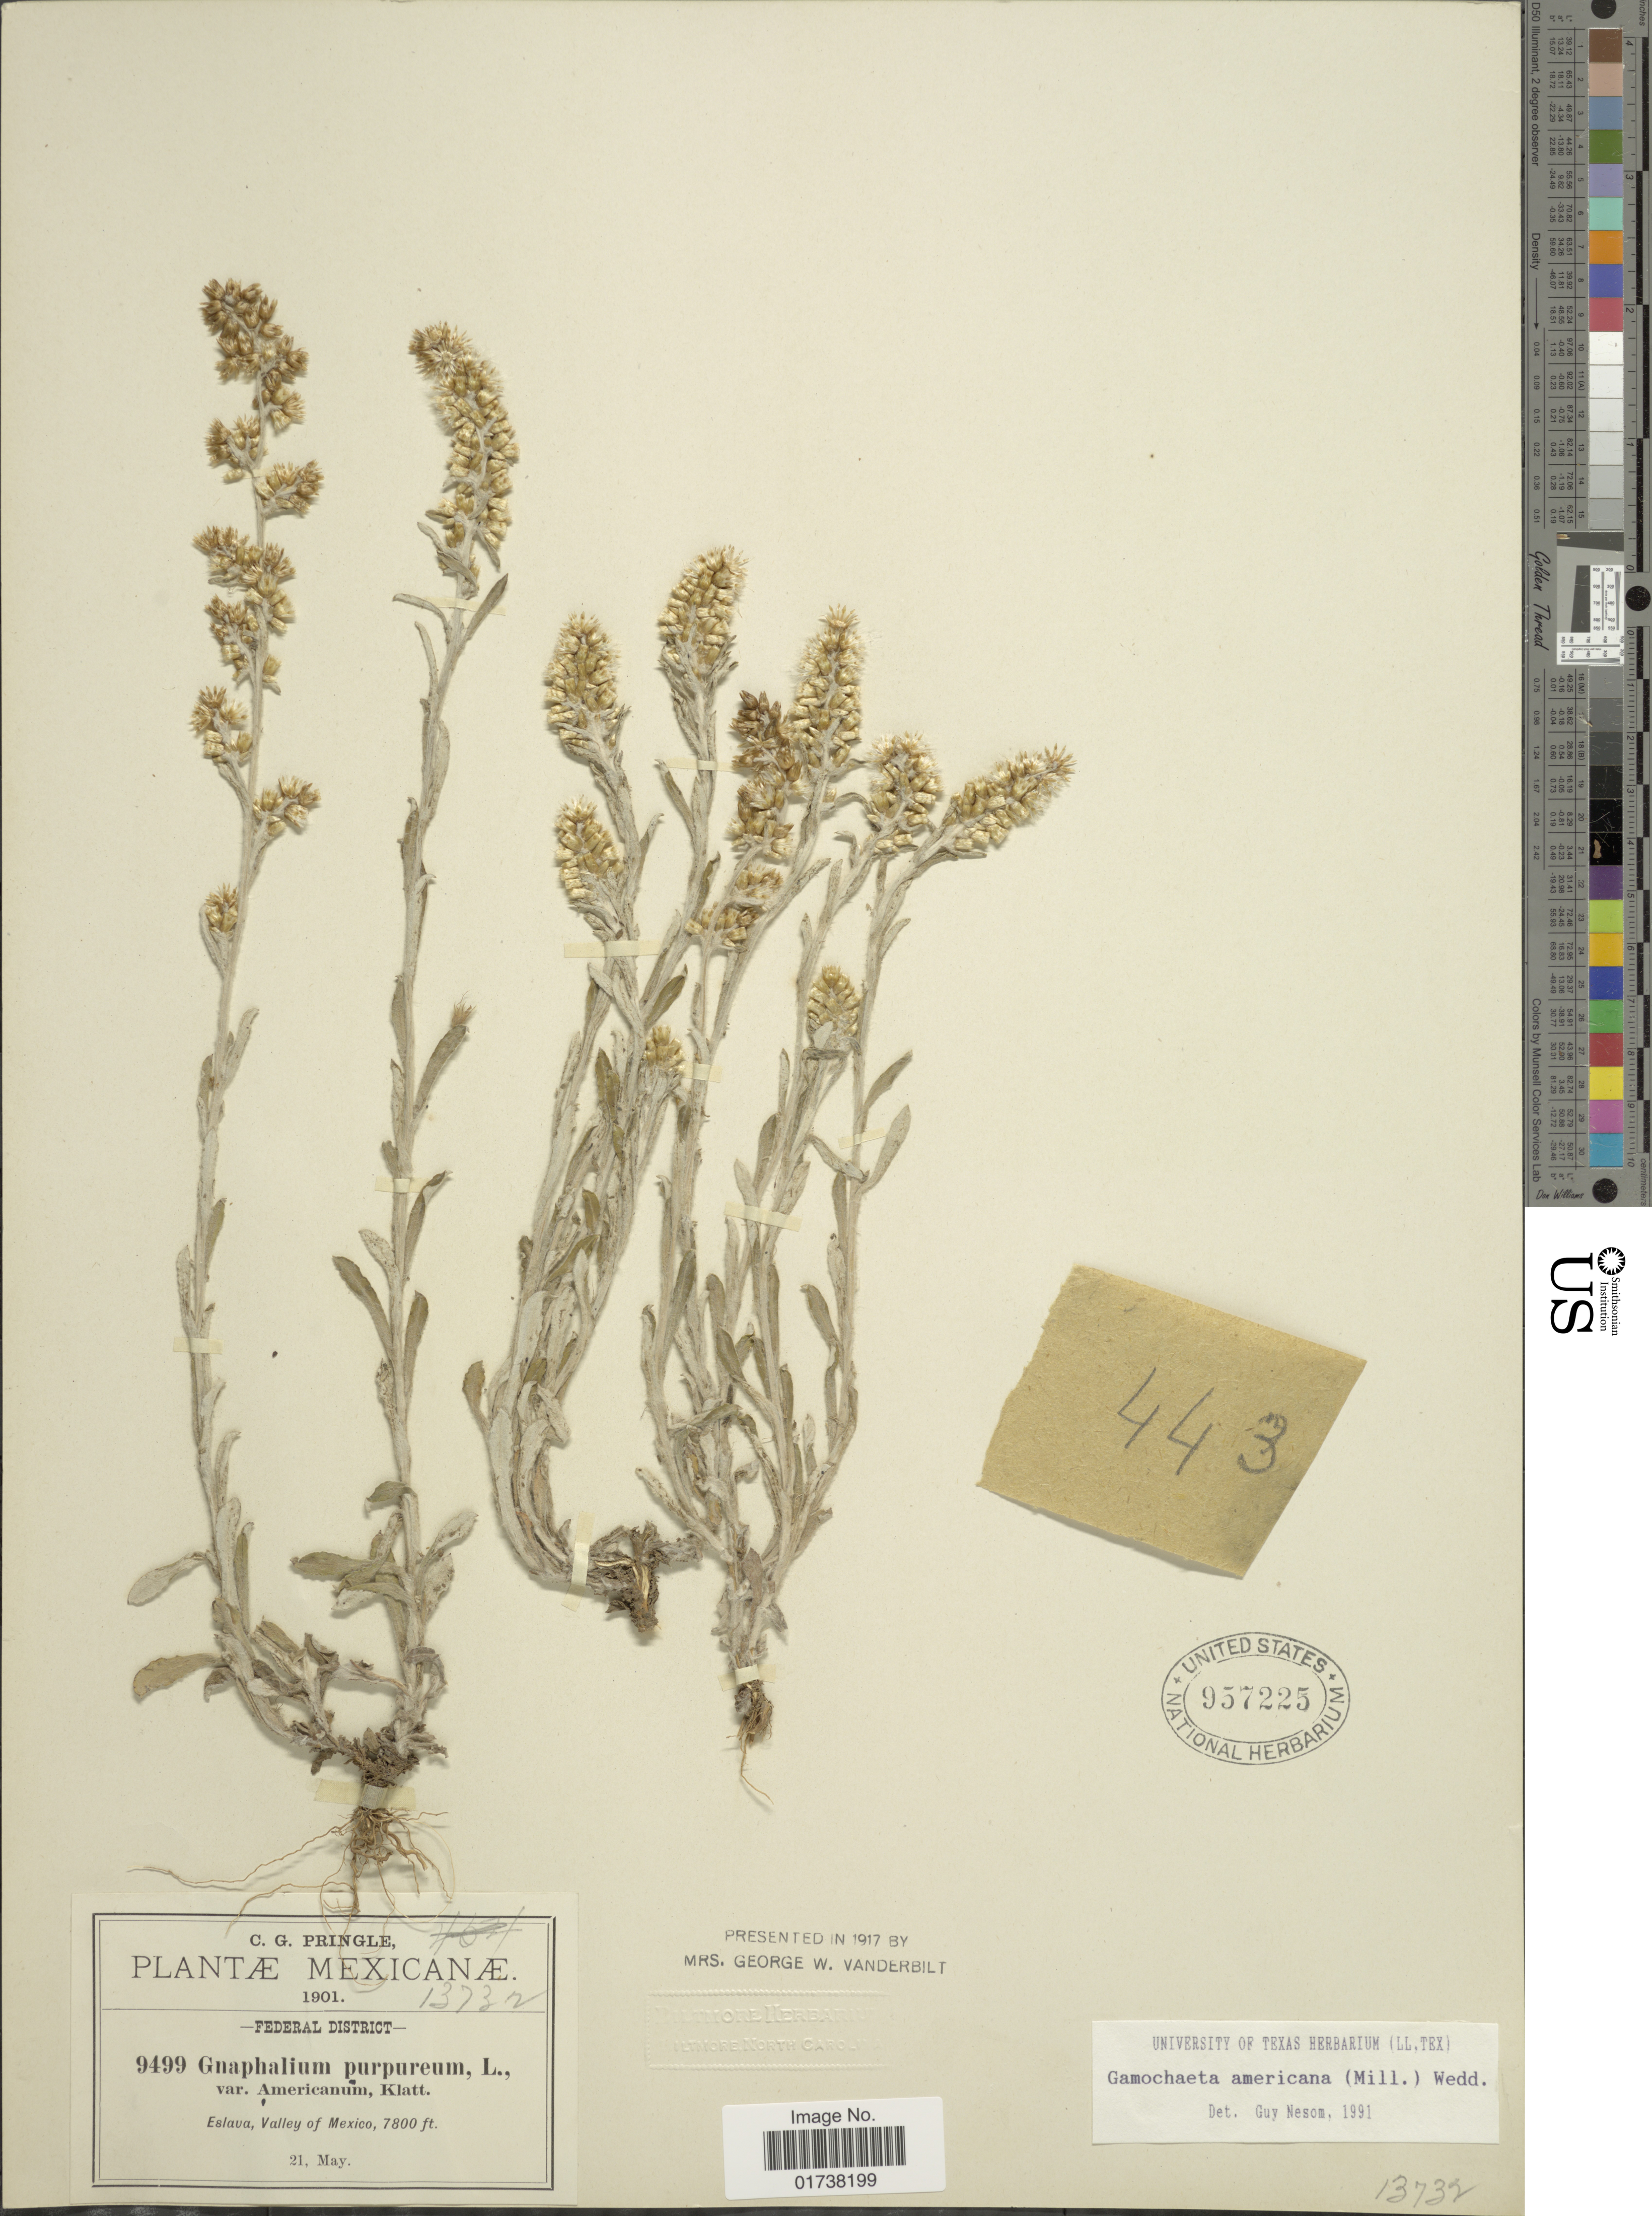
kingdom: Plantae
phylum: Tracheophyta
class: Magnoliopsida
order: Asterales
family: Asteraceae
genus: Gamochaeta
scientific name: Gamochaeta americana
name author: (Mill.) Wedd.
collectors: C. G. Pringle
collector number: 9499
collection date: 1901-05-21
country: Mexico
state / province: México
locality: Eslava, Valley of Mexico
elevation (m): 2377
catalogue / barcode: US 957225